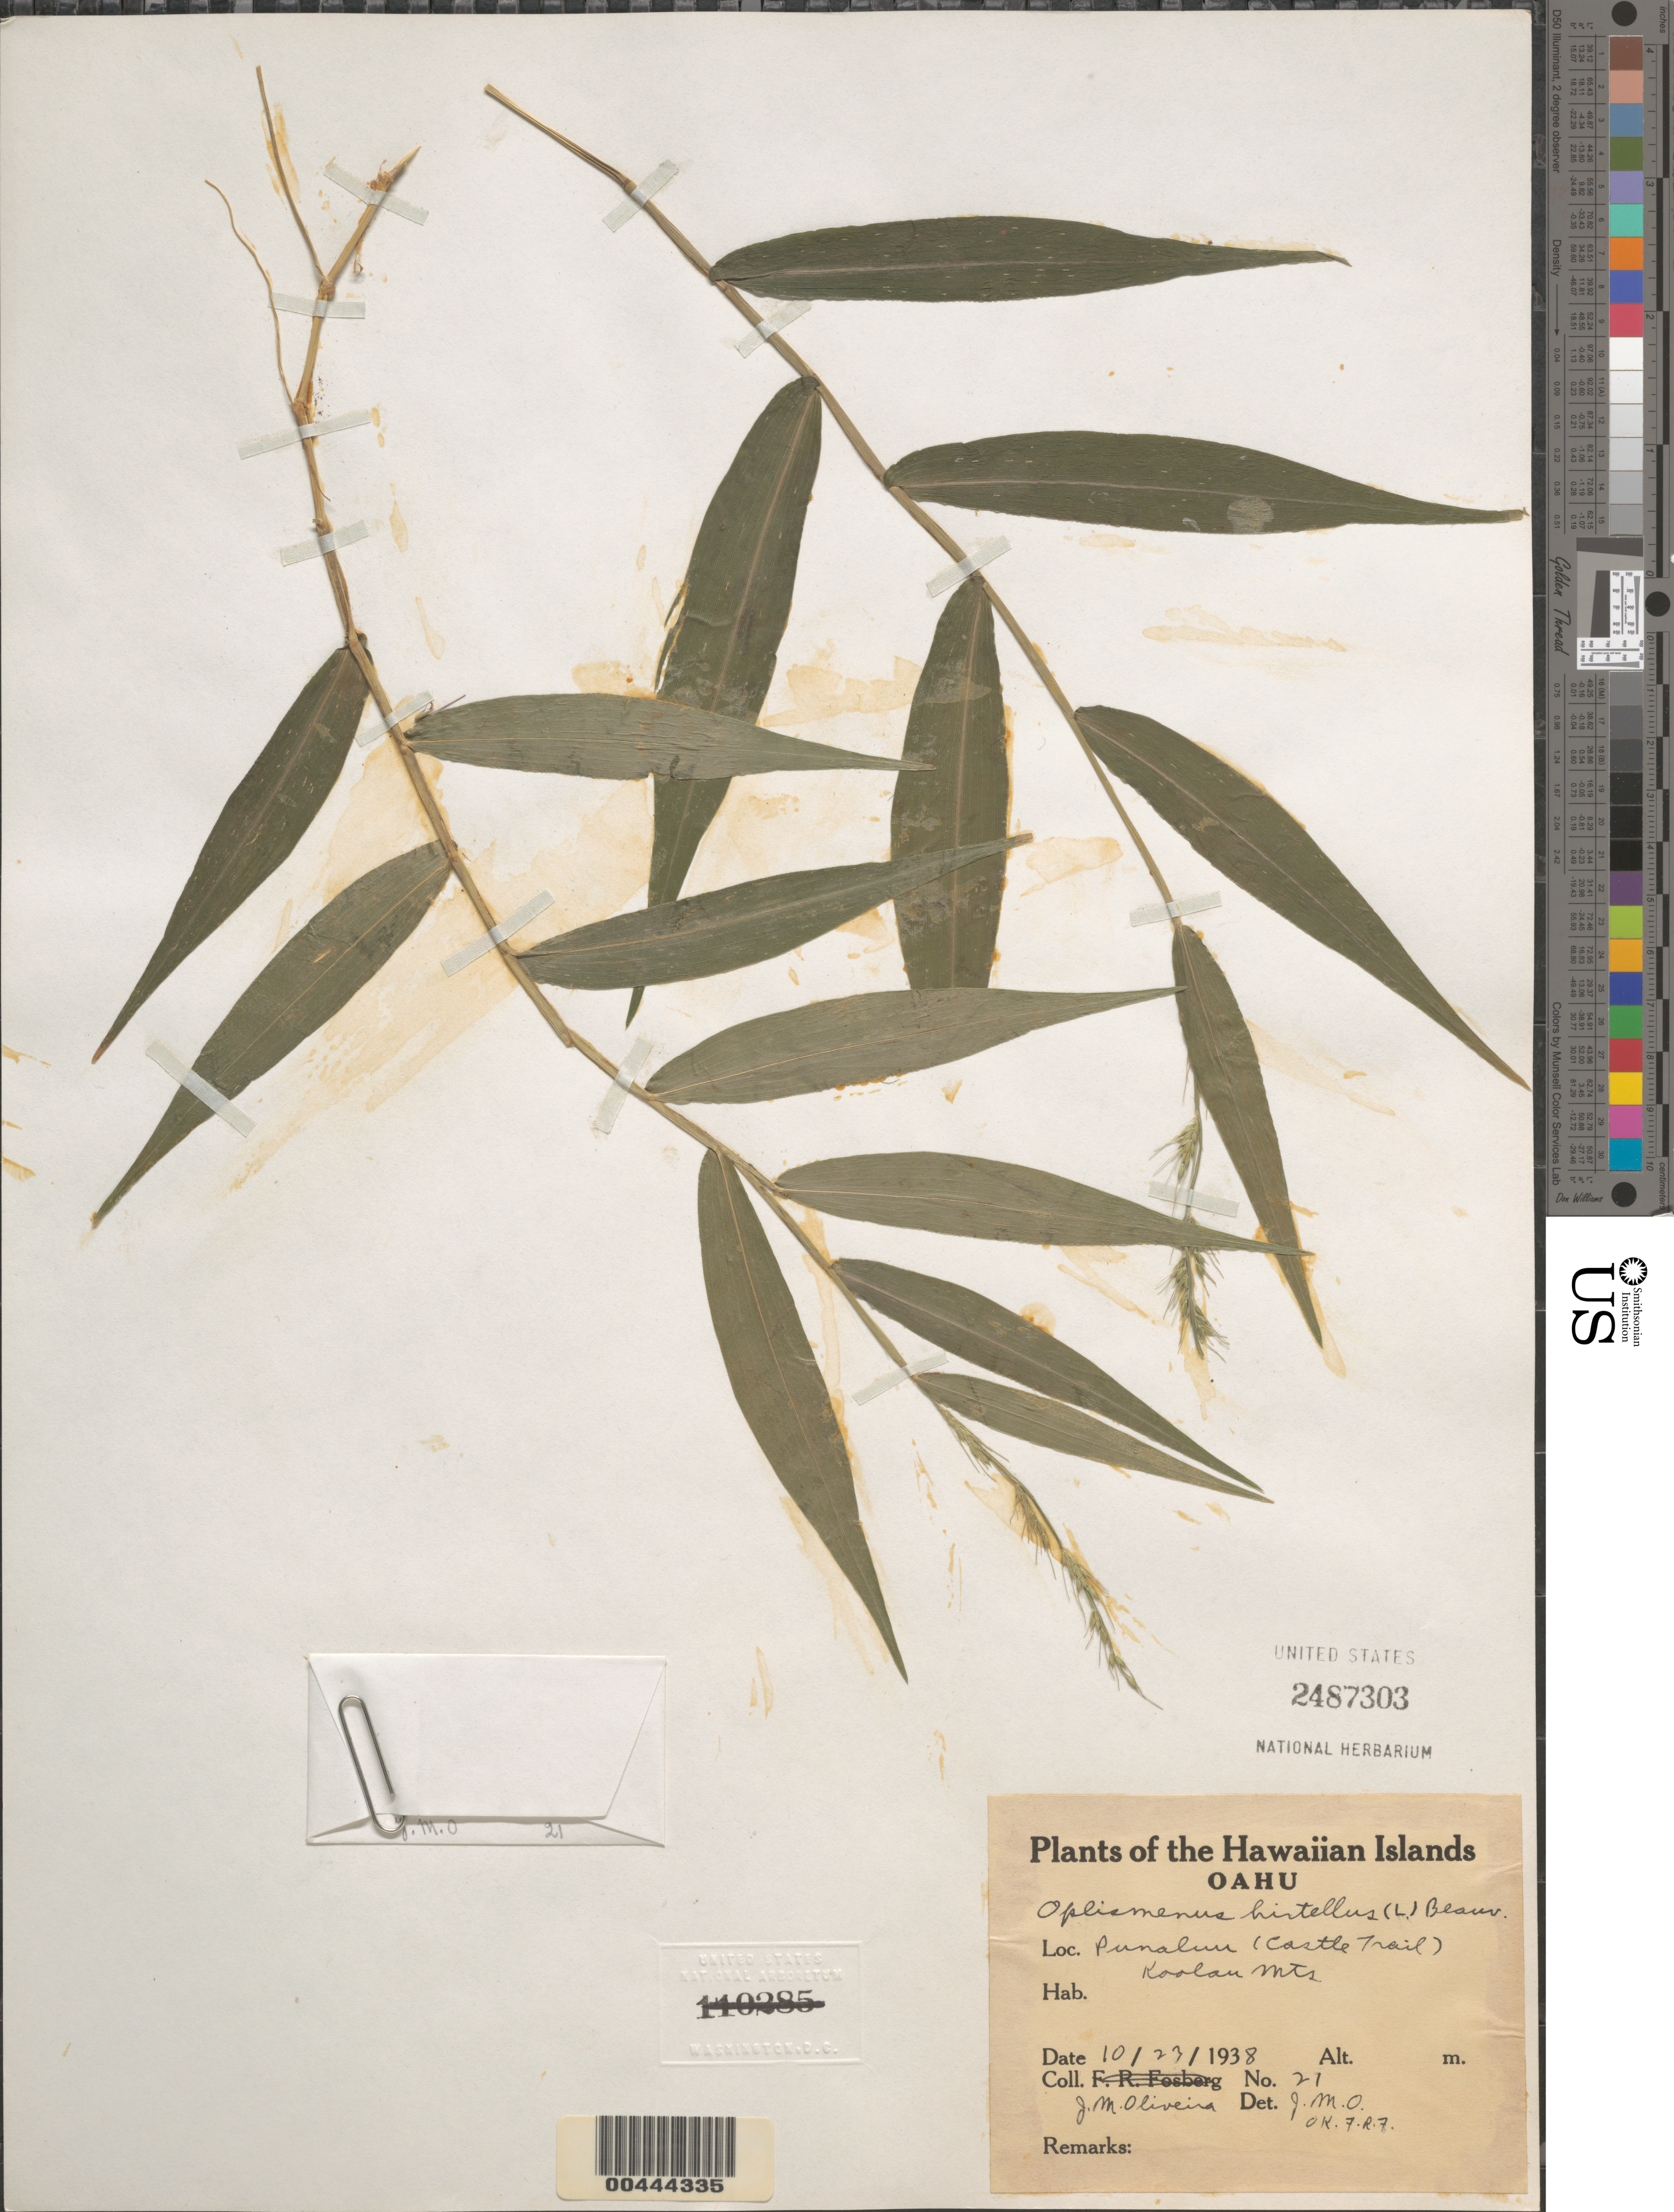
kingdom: Plantae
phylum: Tracheophyta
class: Liliopsida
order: Poales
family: Poaceae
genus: Oplismenus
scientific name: Oplismenus hirtellus subsp. hirtellus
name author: (L.) P. Beauv.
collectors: J. Oliveira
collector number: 21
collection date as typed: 23 Oct 1938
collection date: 1938-10-23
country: United States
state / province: Hawaii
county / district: Honolulu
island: Oahu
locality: Punaluu (Castle Trail), Koolau Mts.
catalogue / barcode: US 2487303